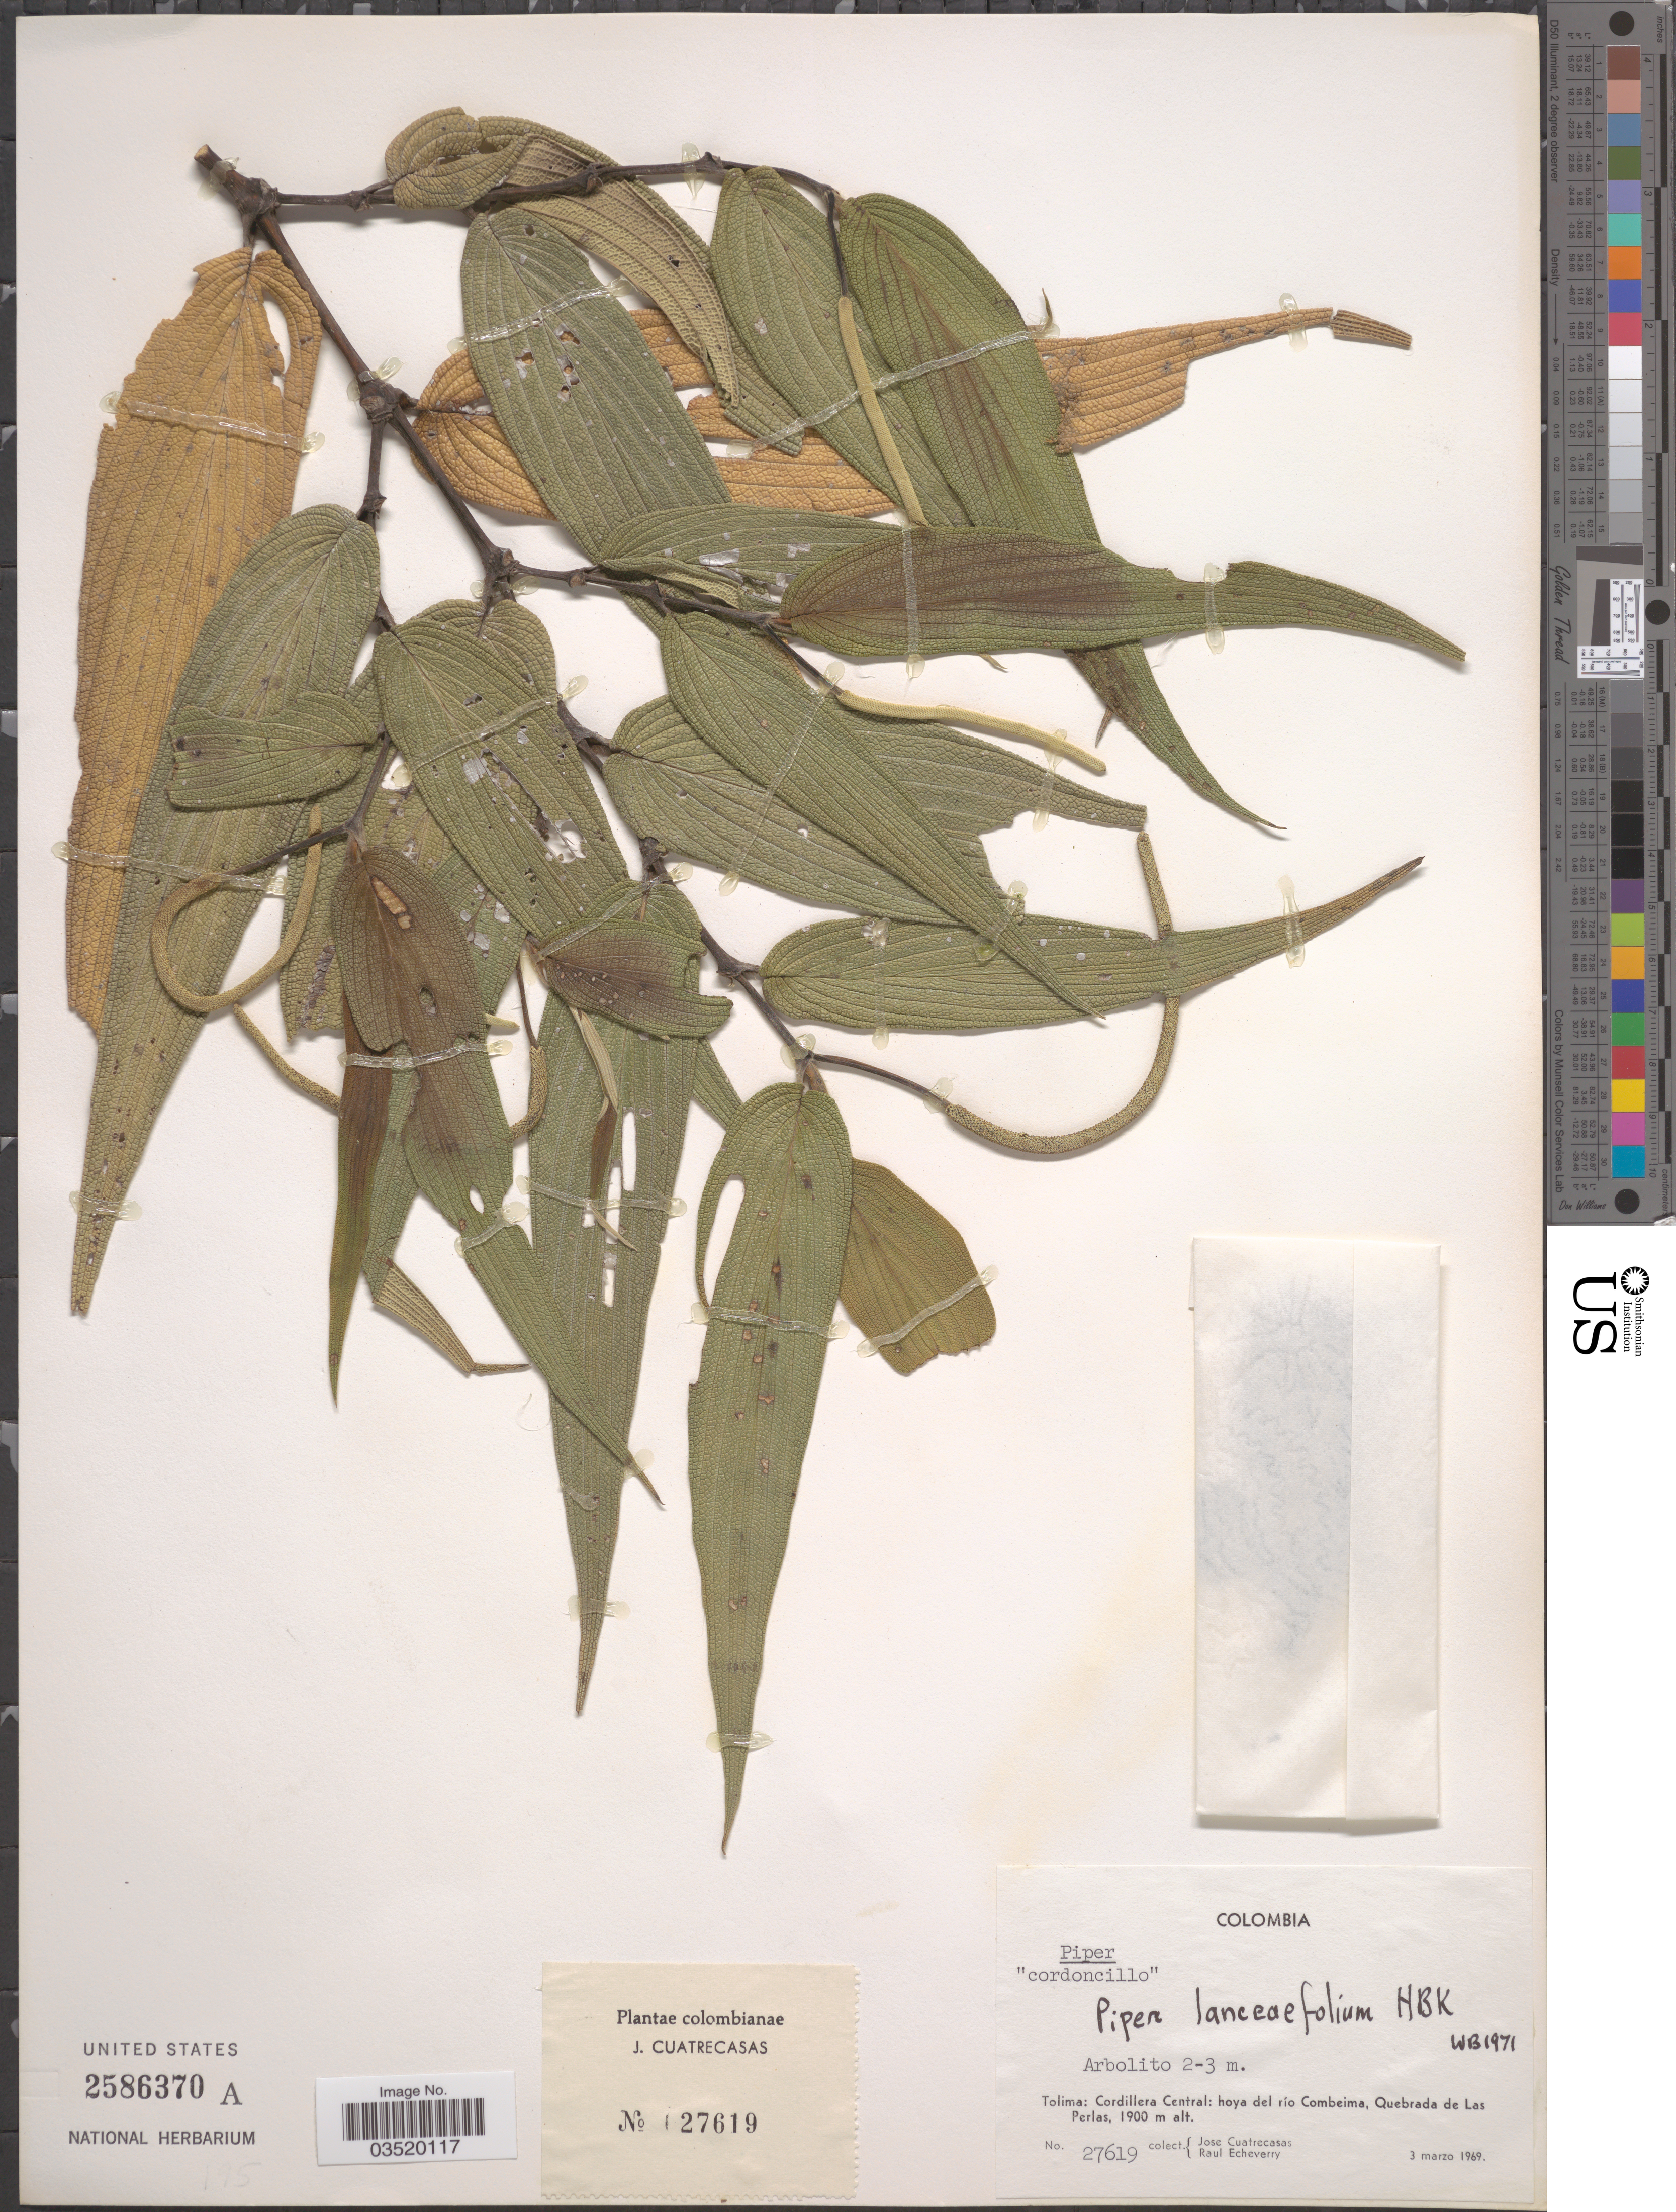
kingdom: Plantae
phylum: Tracheophyta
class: Magnoliopsida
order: Piperales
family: Piperaceae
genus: Piper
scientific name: Piper lanceifolium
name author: Kunth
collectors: J. Cuatrecasas & R. Echeverry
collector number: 27619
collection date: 1969-03-03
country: Colombia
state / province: Tolima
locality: Cordillera Central: hoya del río Combeima, Quebrada de Las Perlas.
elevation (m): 1900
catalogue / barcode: US 2586370A